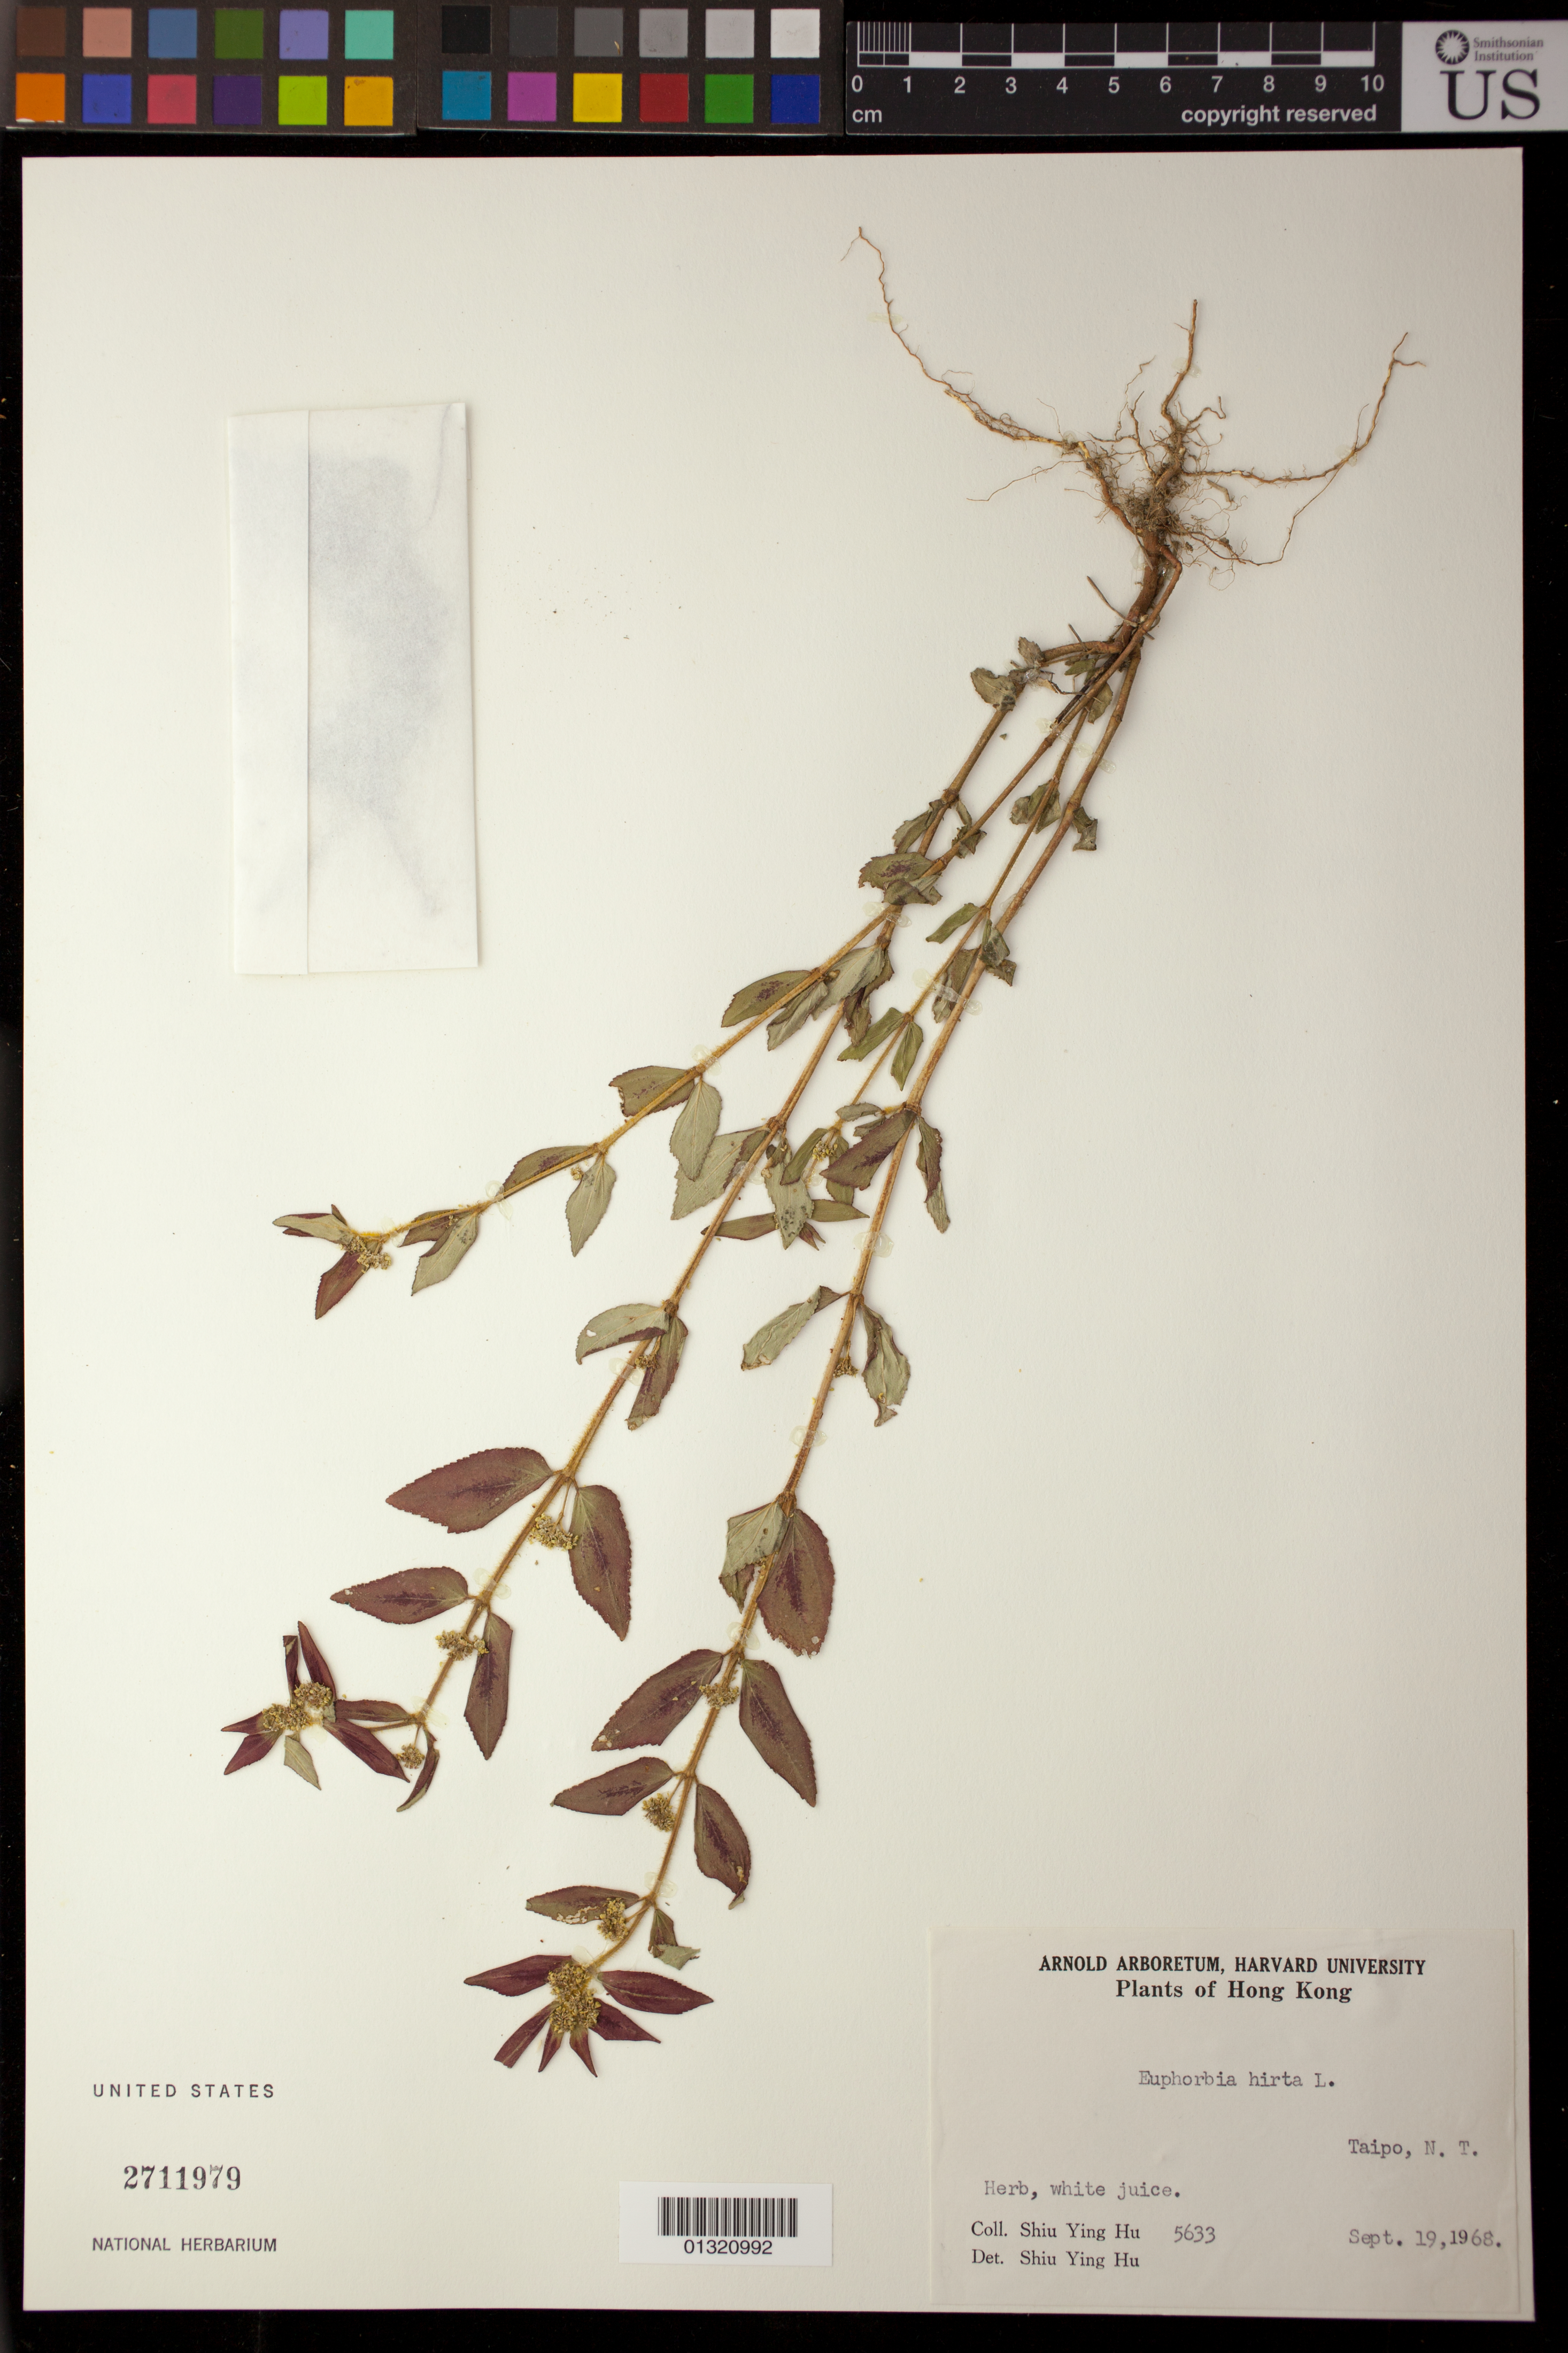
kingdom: Plantae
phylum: Tracheophyta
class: Magnoliopsida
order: Malpighiales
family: Euphorbiaceae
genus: Euphorbia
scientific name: Euphorbia hirta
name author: L.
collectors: S. Y. Hu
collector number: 5633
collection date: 1968-09-16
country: China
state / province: Hong Kong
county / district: New Territories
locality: Taipo, N. T.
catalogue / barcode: US 2711979